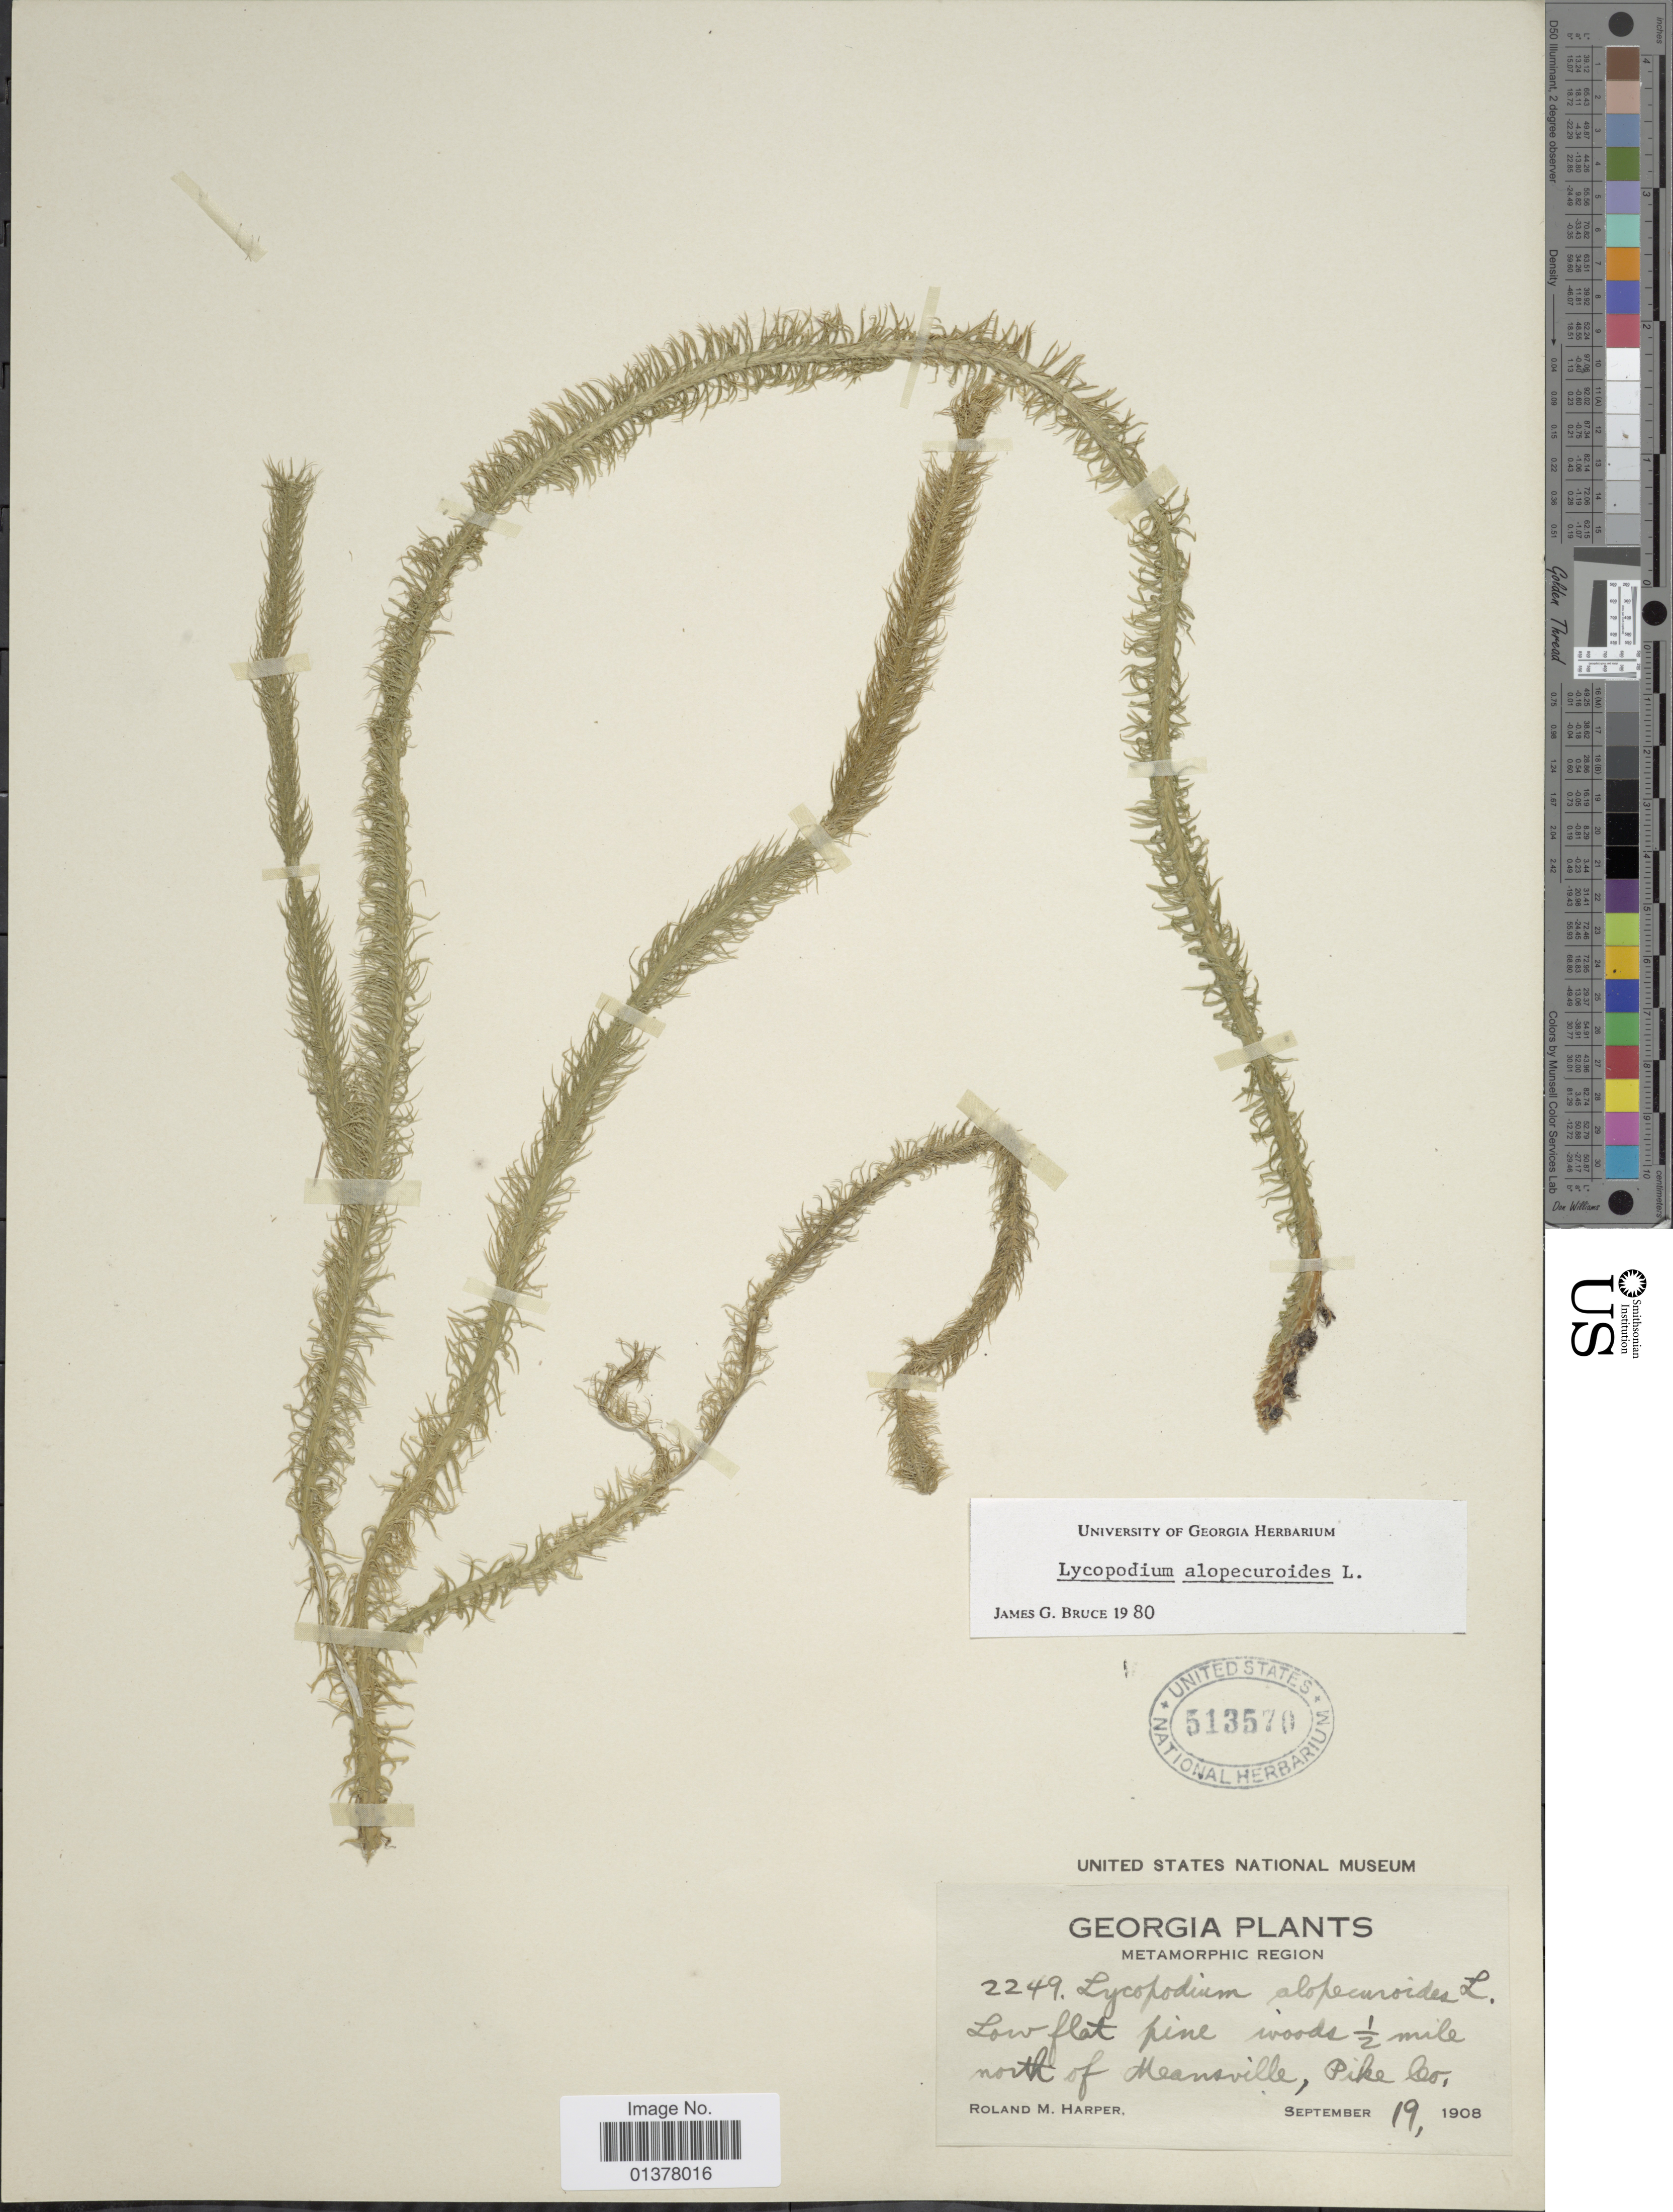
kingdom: Plantae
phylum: Tracheophyta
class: Lycopodiopsida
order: Lycopodiales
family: Lycopodiaceae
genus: Lycopodiella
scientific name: Lycopodiella alopecuroides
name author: (L.) Cranfill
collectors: R. M. Harper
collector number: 2249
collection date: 1908-09-19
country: United States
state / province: Georgia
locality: Metamorphic Region, Low flat pine woods 1/2 mile north of Mearsville, Pike Co.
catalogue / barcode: US 513570